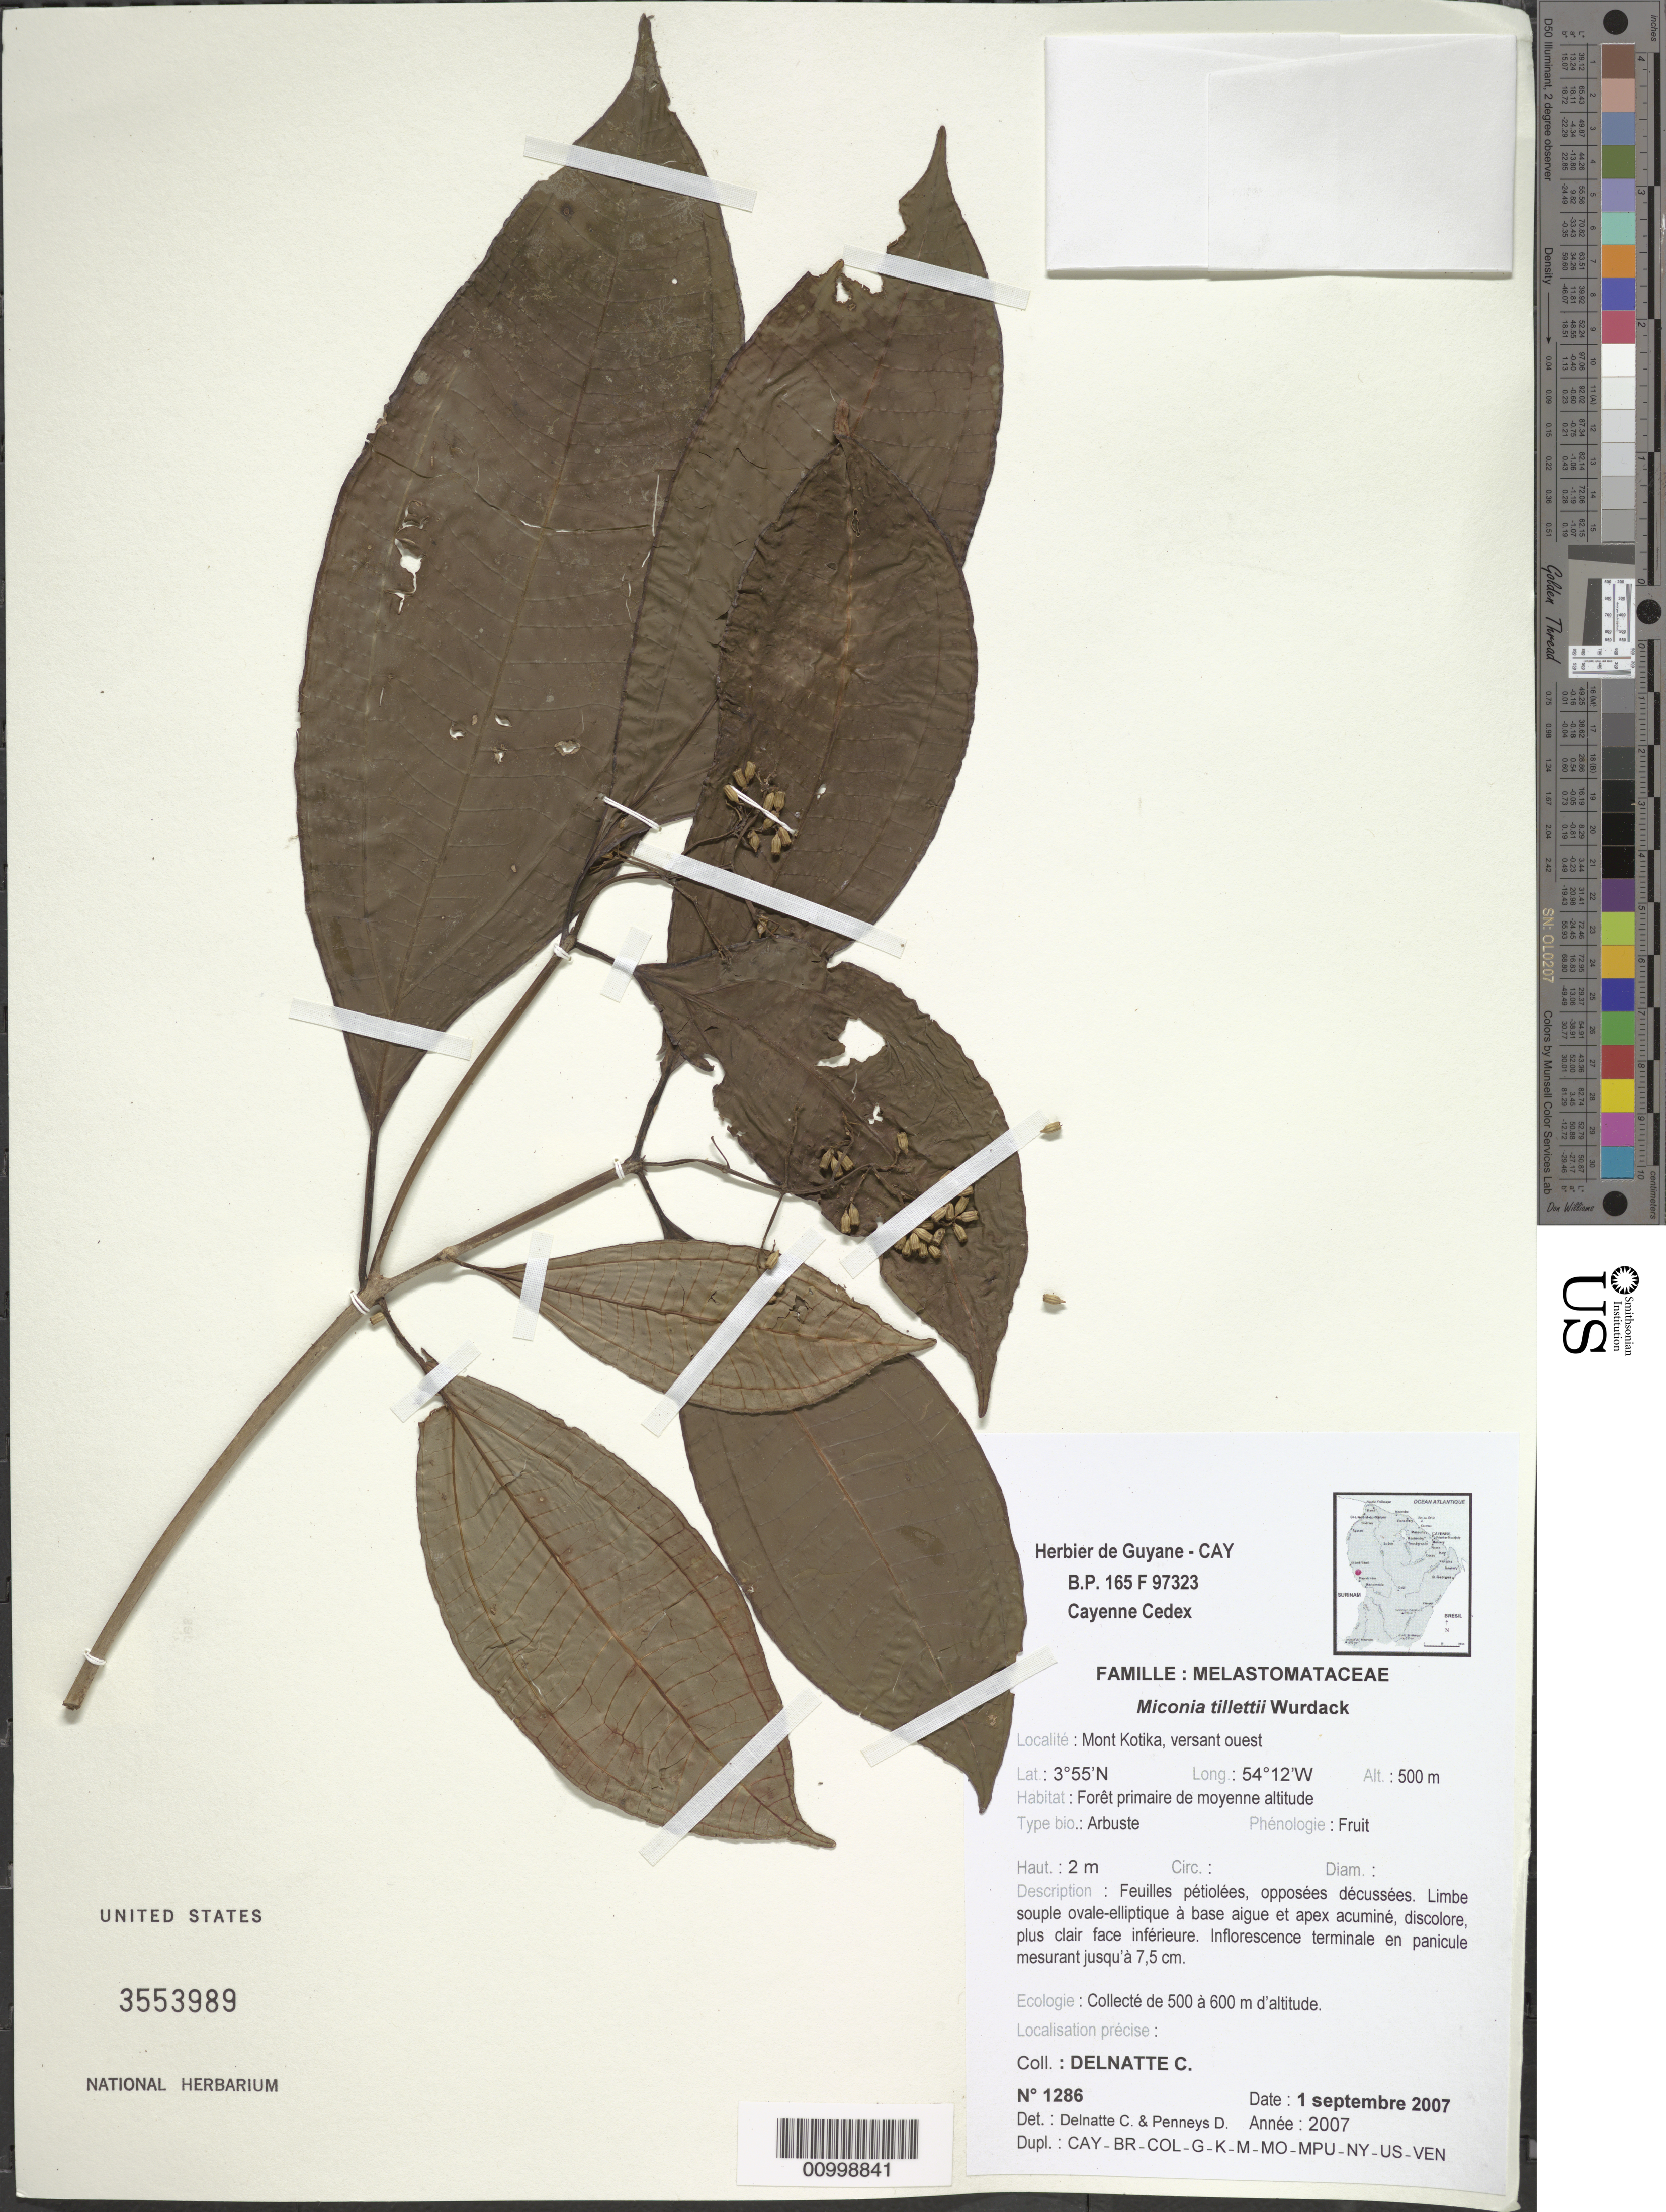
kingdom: Plantae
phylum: Tracheophyta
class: Magnoliopsida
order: Myrtales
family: Melastomataceae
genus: Miconia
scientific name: Miconia tillettii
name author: Wurdack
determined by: Delnatte, C.; Penneys, D. S.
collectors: C. Delnatte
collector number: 1286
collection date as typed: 1-Sep-07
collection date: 2007-09-01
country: French Guiana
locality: Mont Kotika, versant ouest, 500 a 600 m d'altitude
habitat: Foret primaire de moyenne altitude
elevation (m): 500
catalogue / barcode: US 3553989